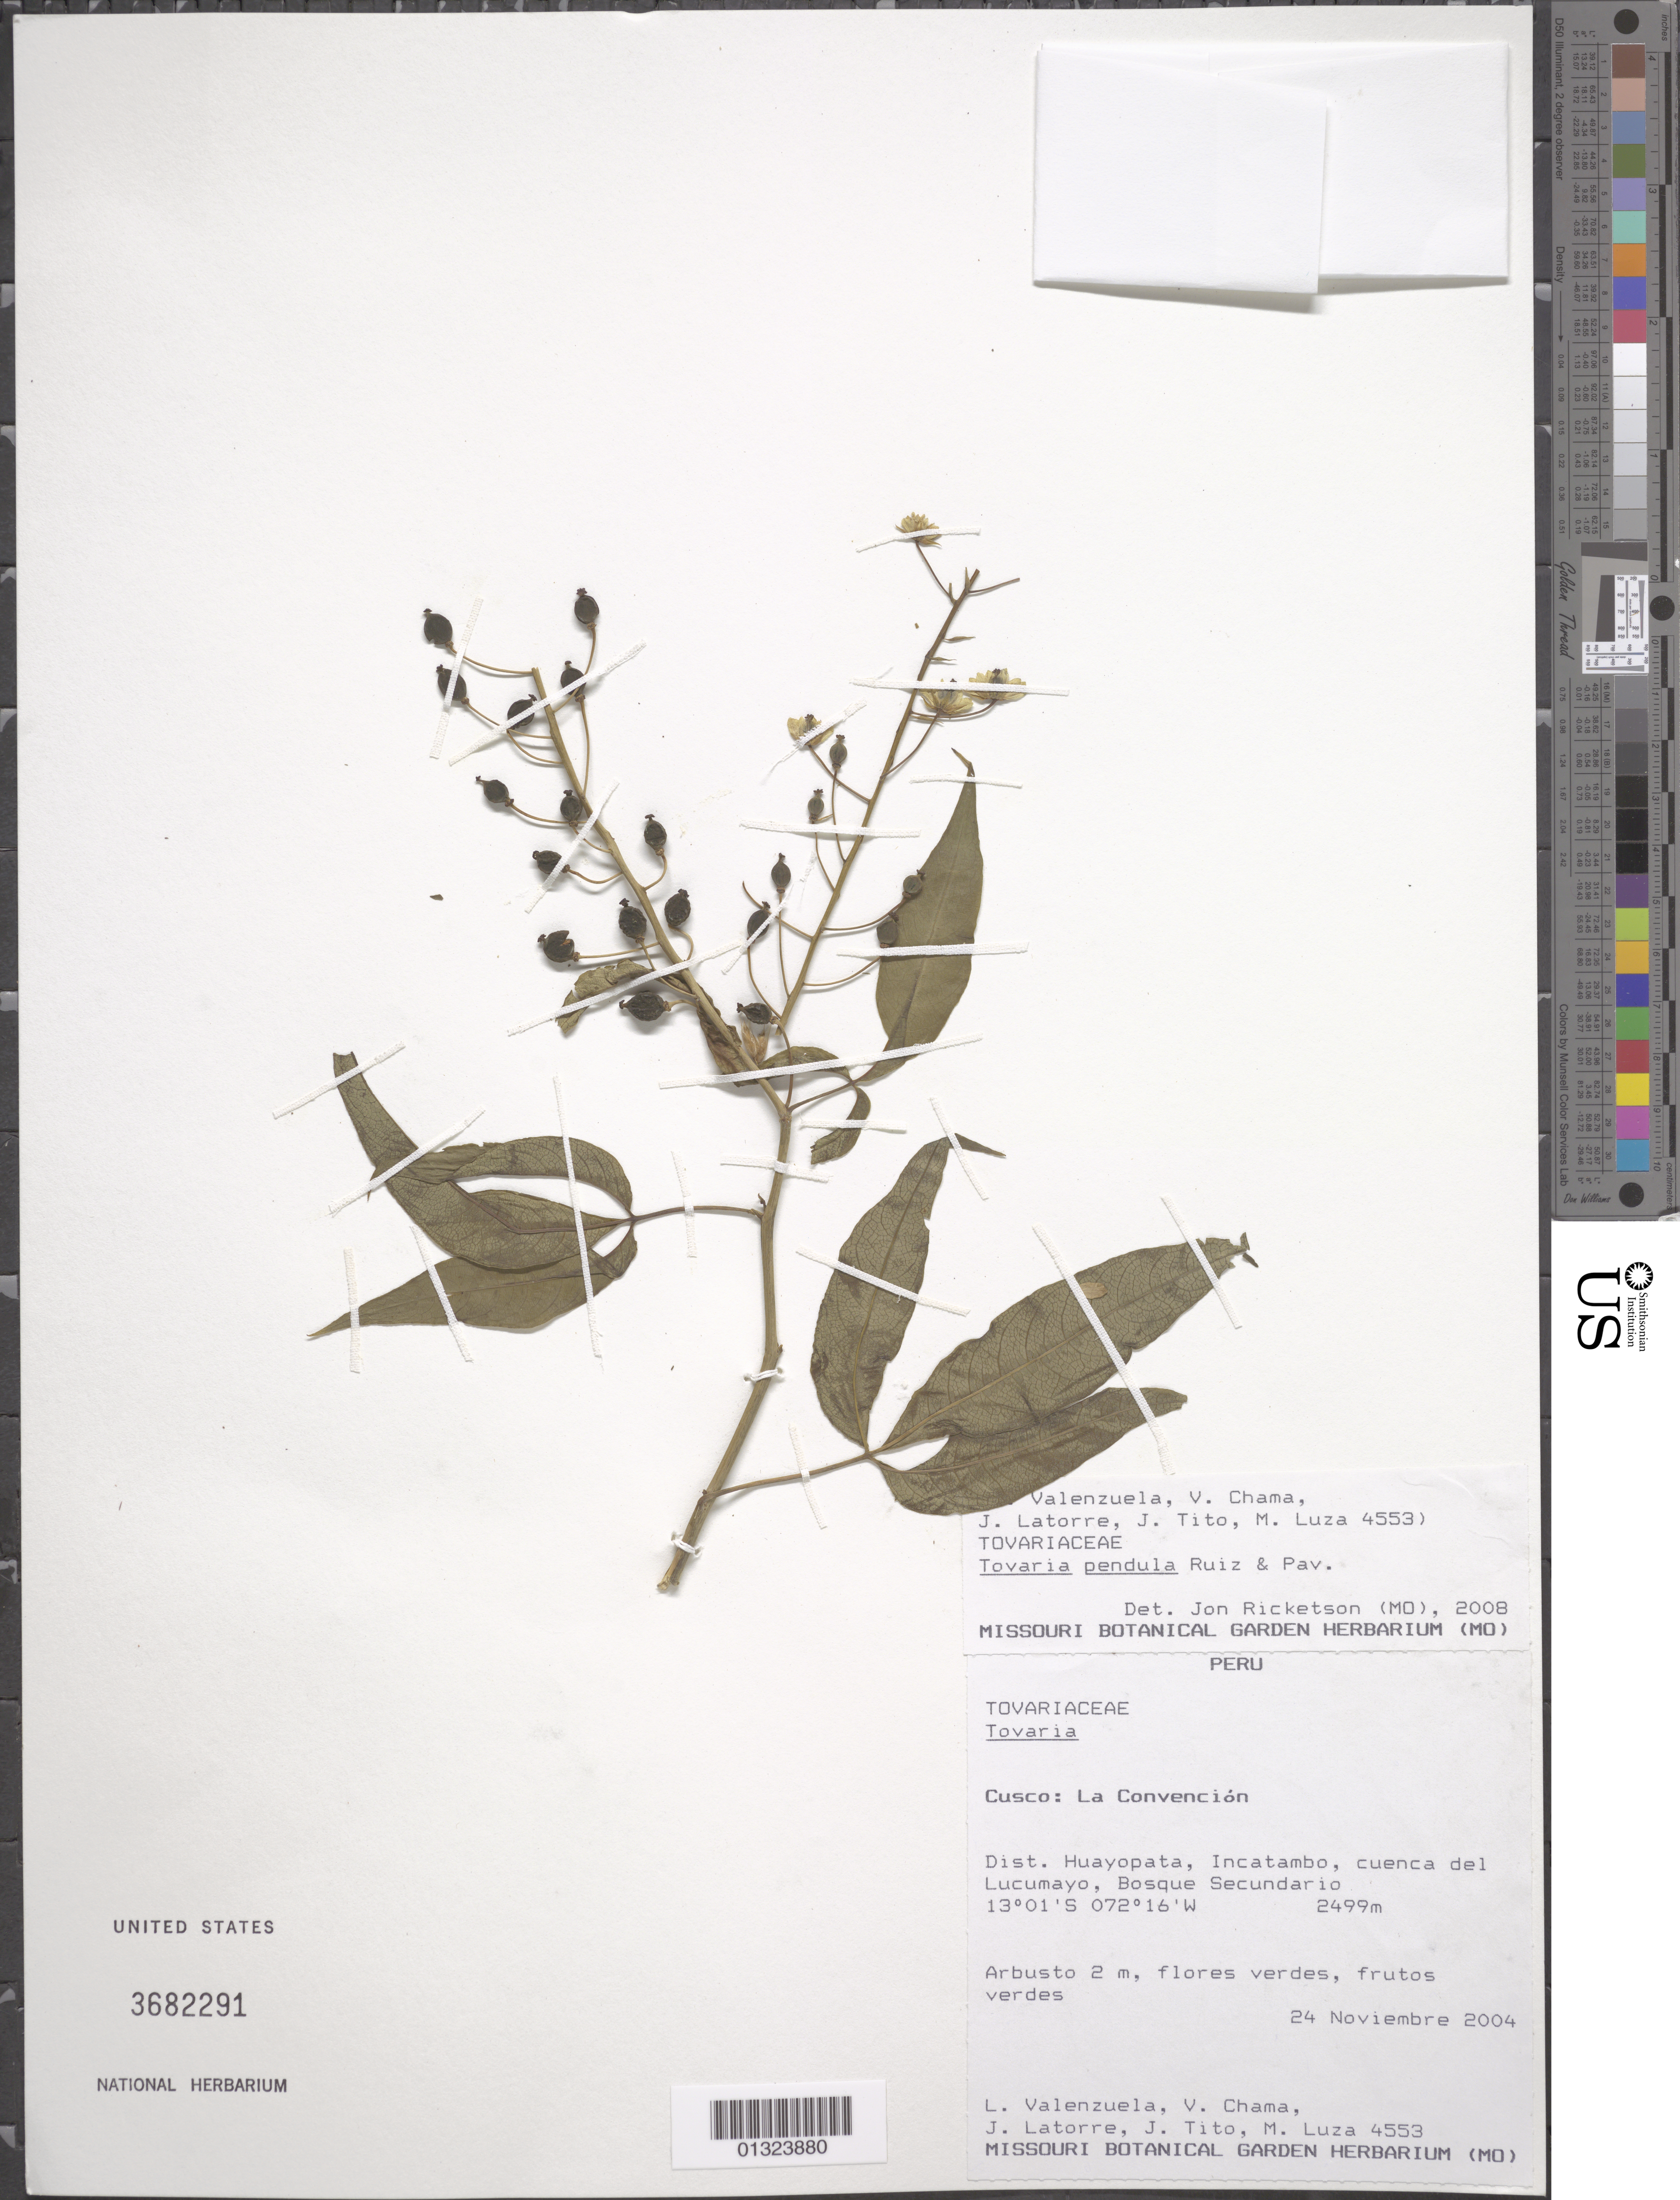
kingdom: Plantae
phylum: Tracheophyta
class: Magnoliopsida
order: Brassicales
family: Tovariaceae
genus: Tovaria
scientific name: Tovaria pendula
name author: Ruiz & Pav.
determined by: Ricketson, Jon M., (MO), Missouri Botanical Garden (UNITED STATES)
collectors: L. Valenzuela & et al.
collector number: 4553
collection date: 2004-11-24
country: Peru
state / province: Cusco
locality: Cusco: La Convención. Dist. Huayopata, Incatambo, cuenca del Lucumayo, Bosque Secundario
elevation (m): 2499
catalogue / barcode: US 3682291